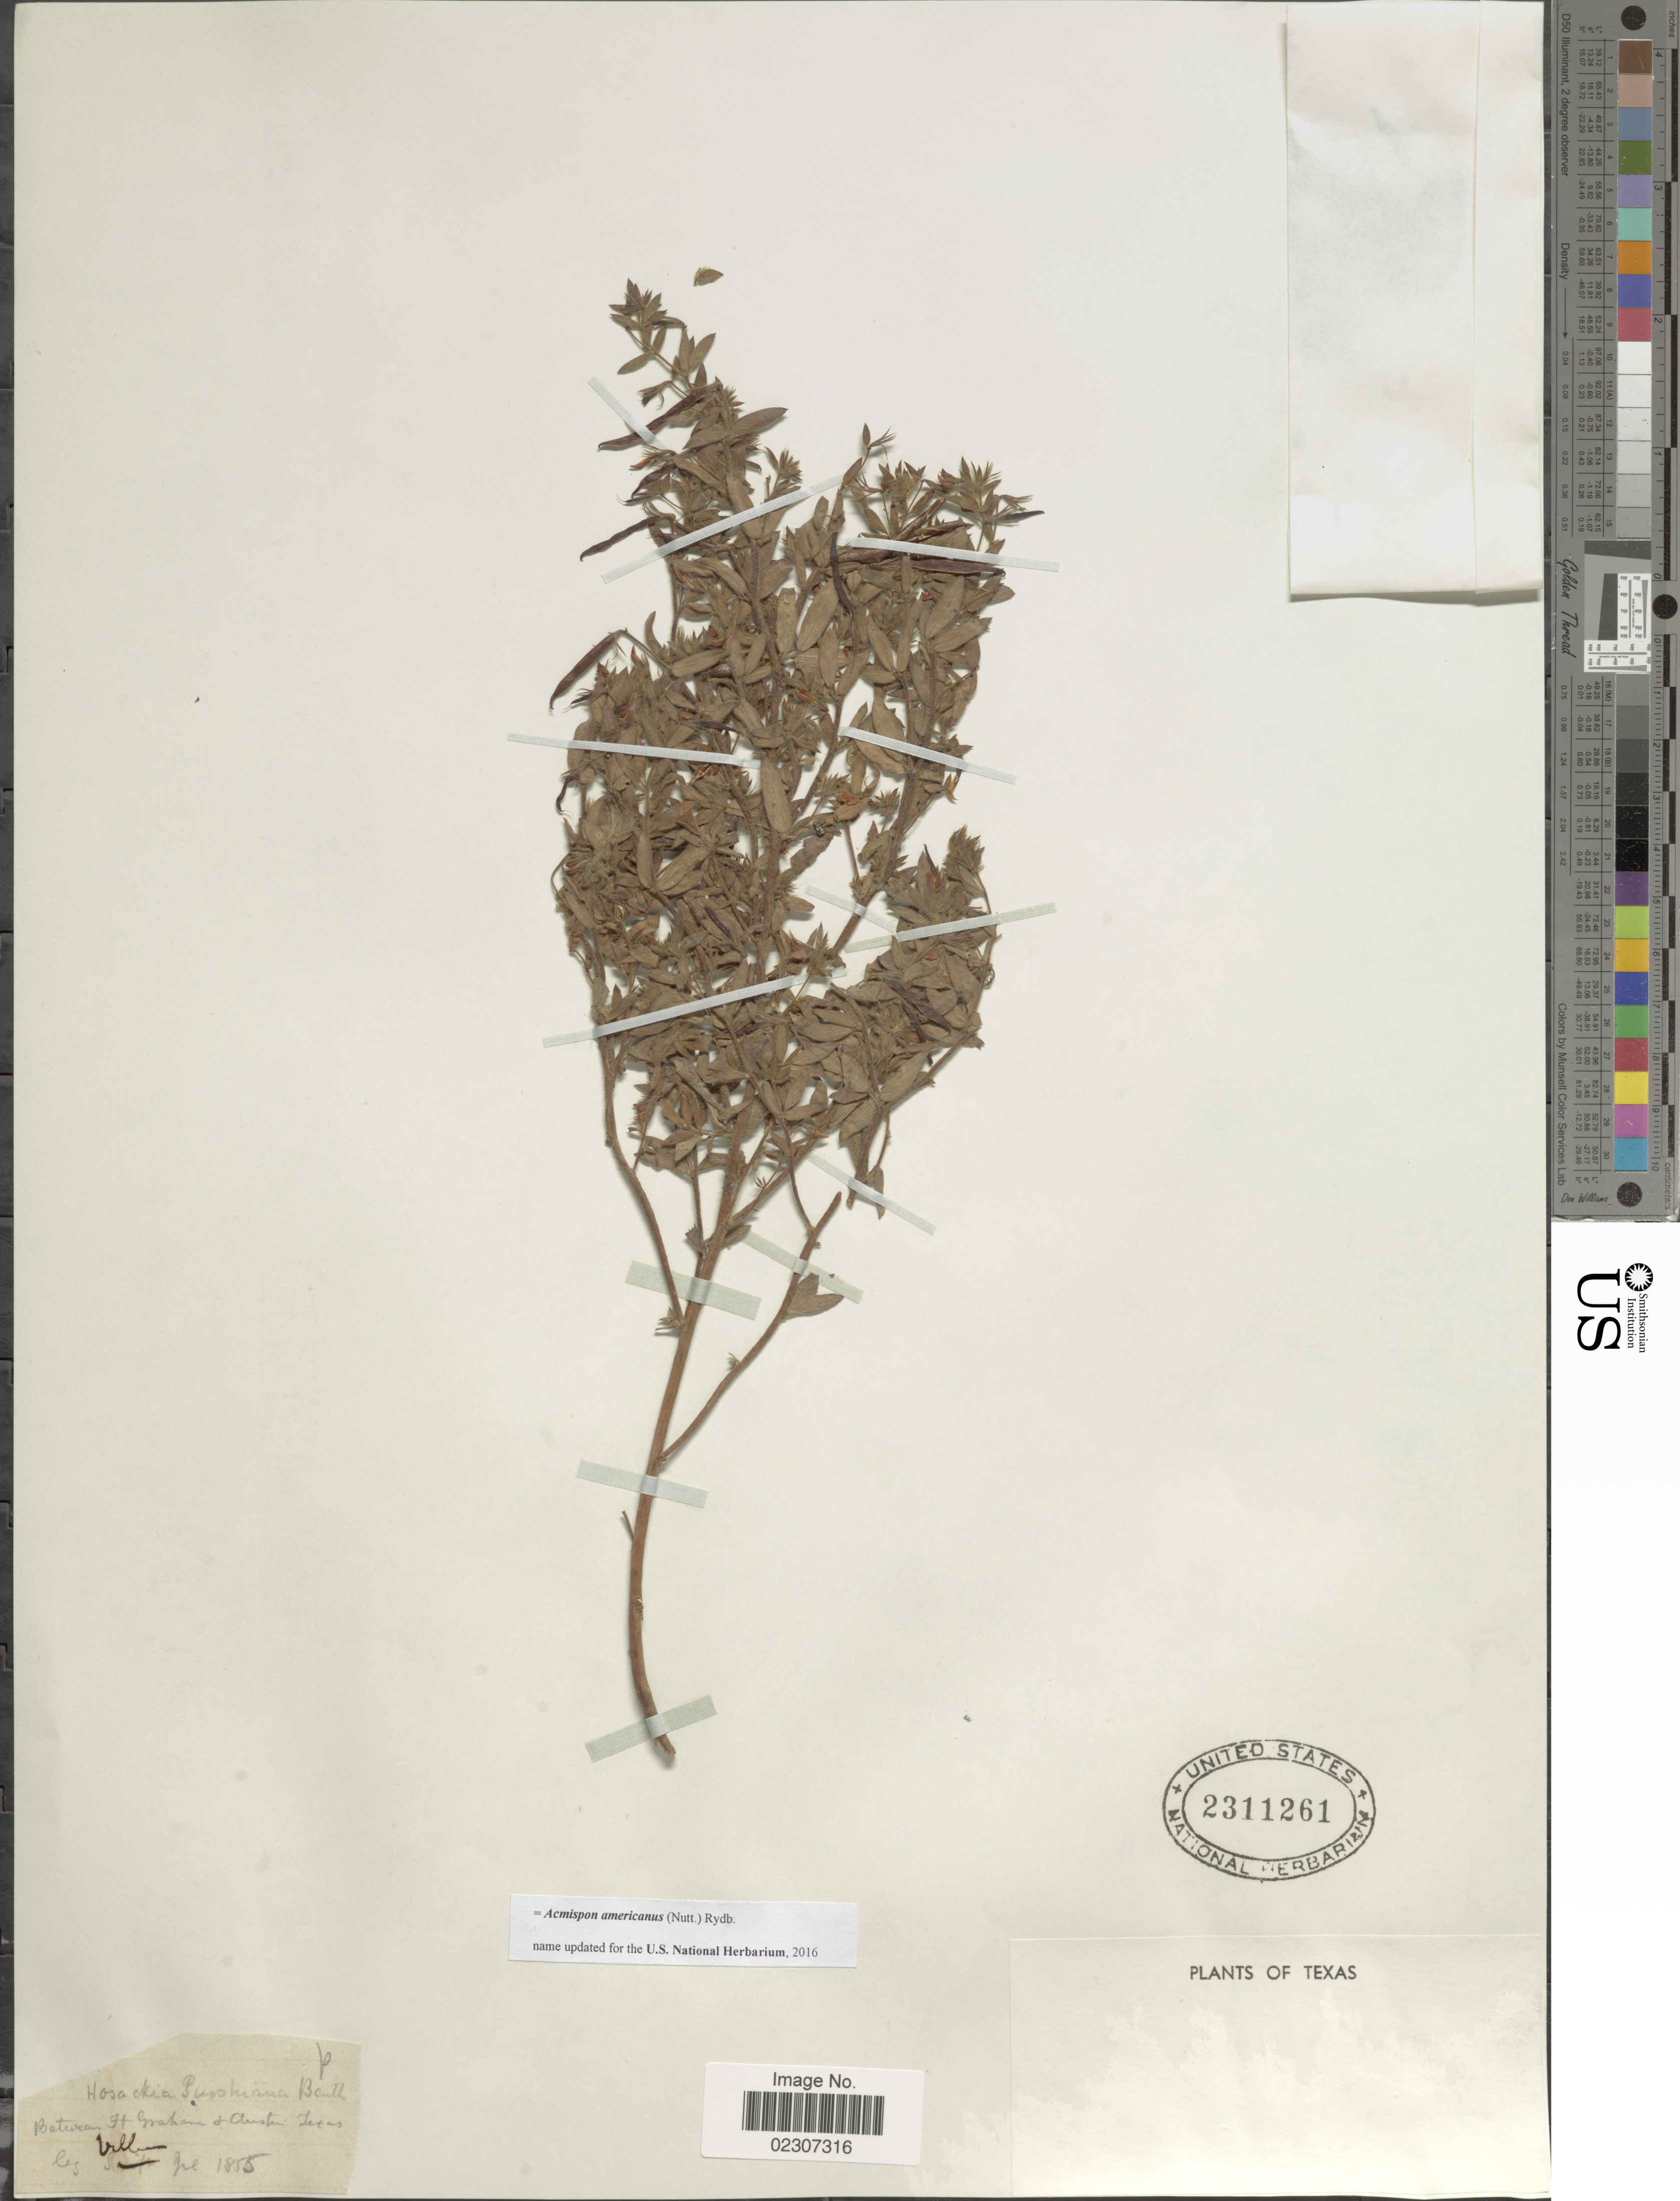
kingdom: Plantae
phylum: Tracheophyta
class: Magnoliopsida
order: Fabales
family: Fabaceae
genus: Acmispon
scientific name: Acmispon americanus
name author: (Nutt.) Rydb.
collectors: -. Vollum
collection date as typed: Jul (?) 1855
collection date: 1855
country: United States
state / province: Texas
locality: Between Ft. Graham & Austin, Texas.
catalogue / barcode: US 2311261